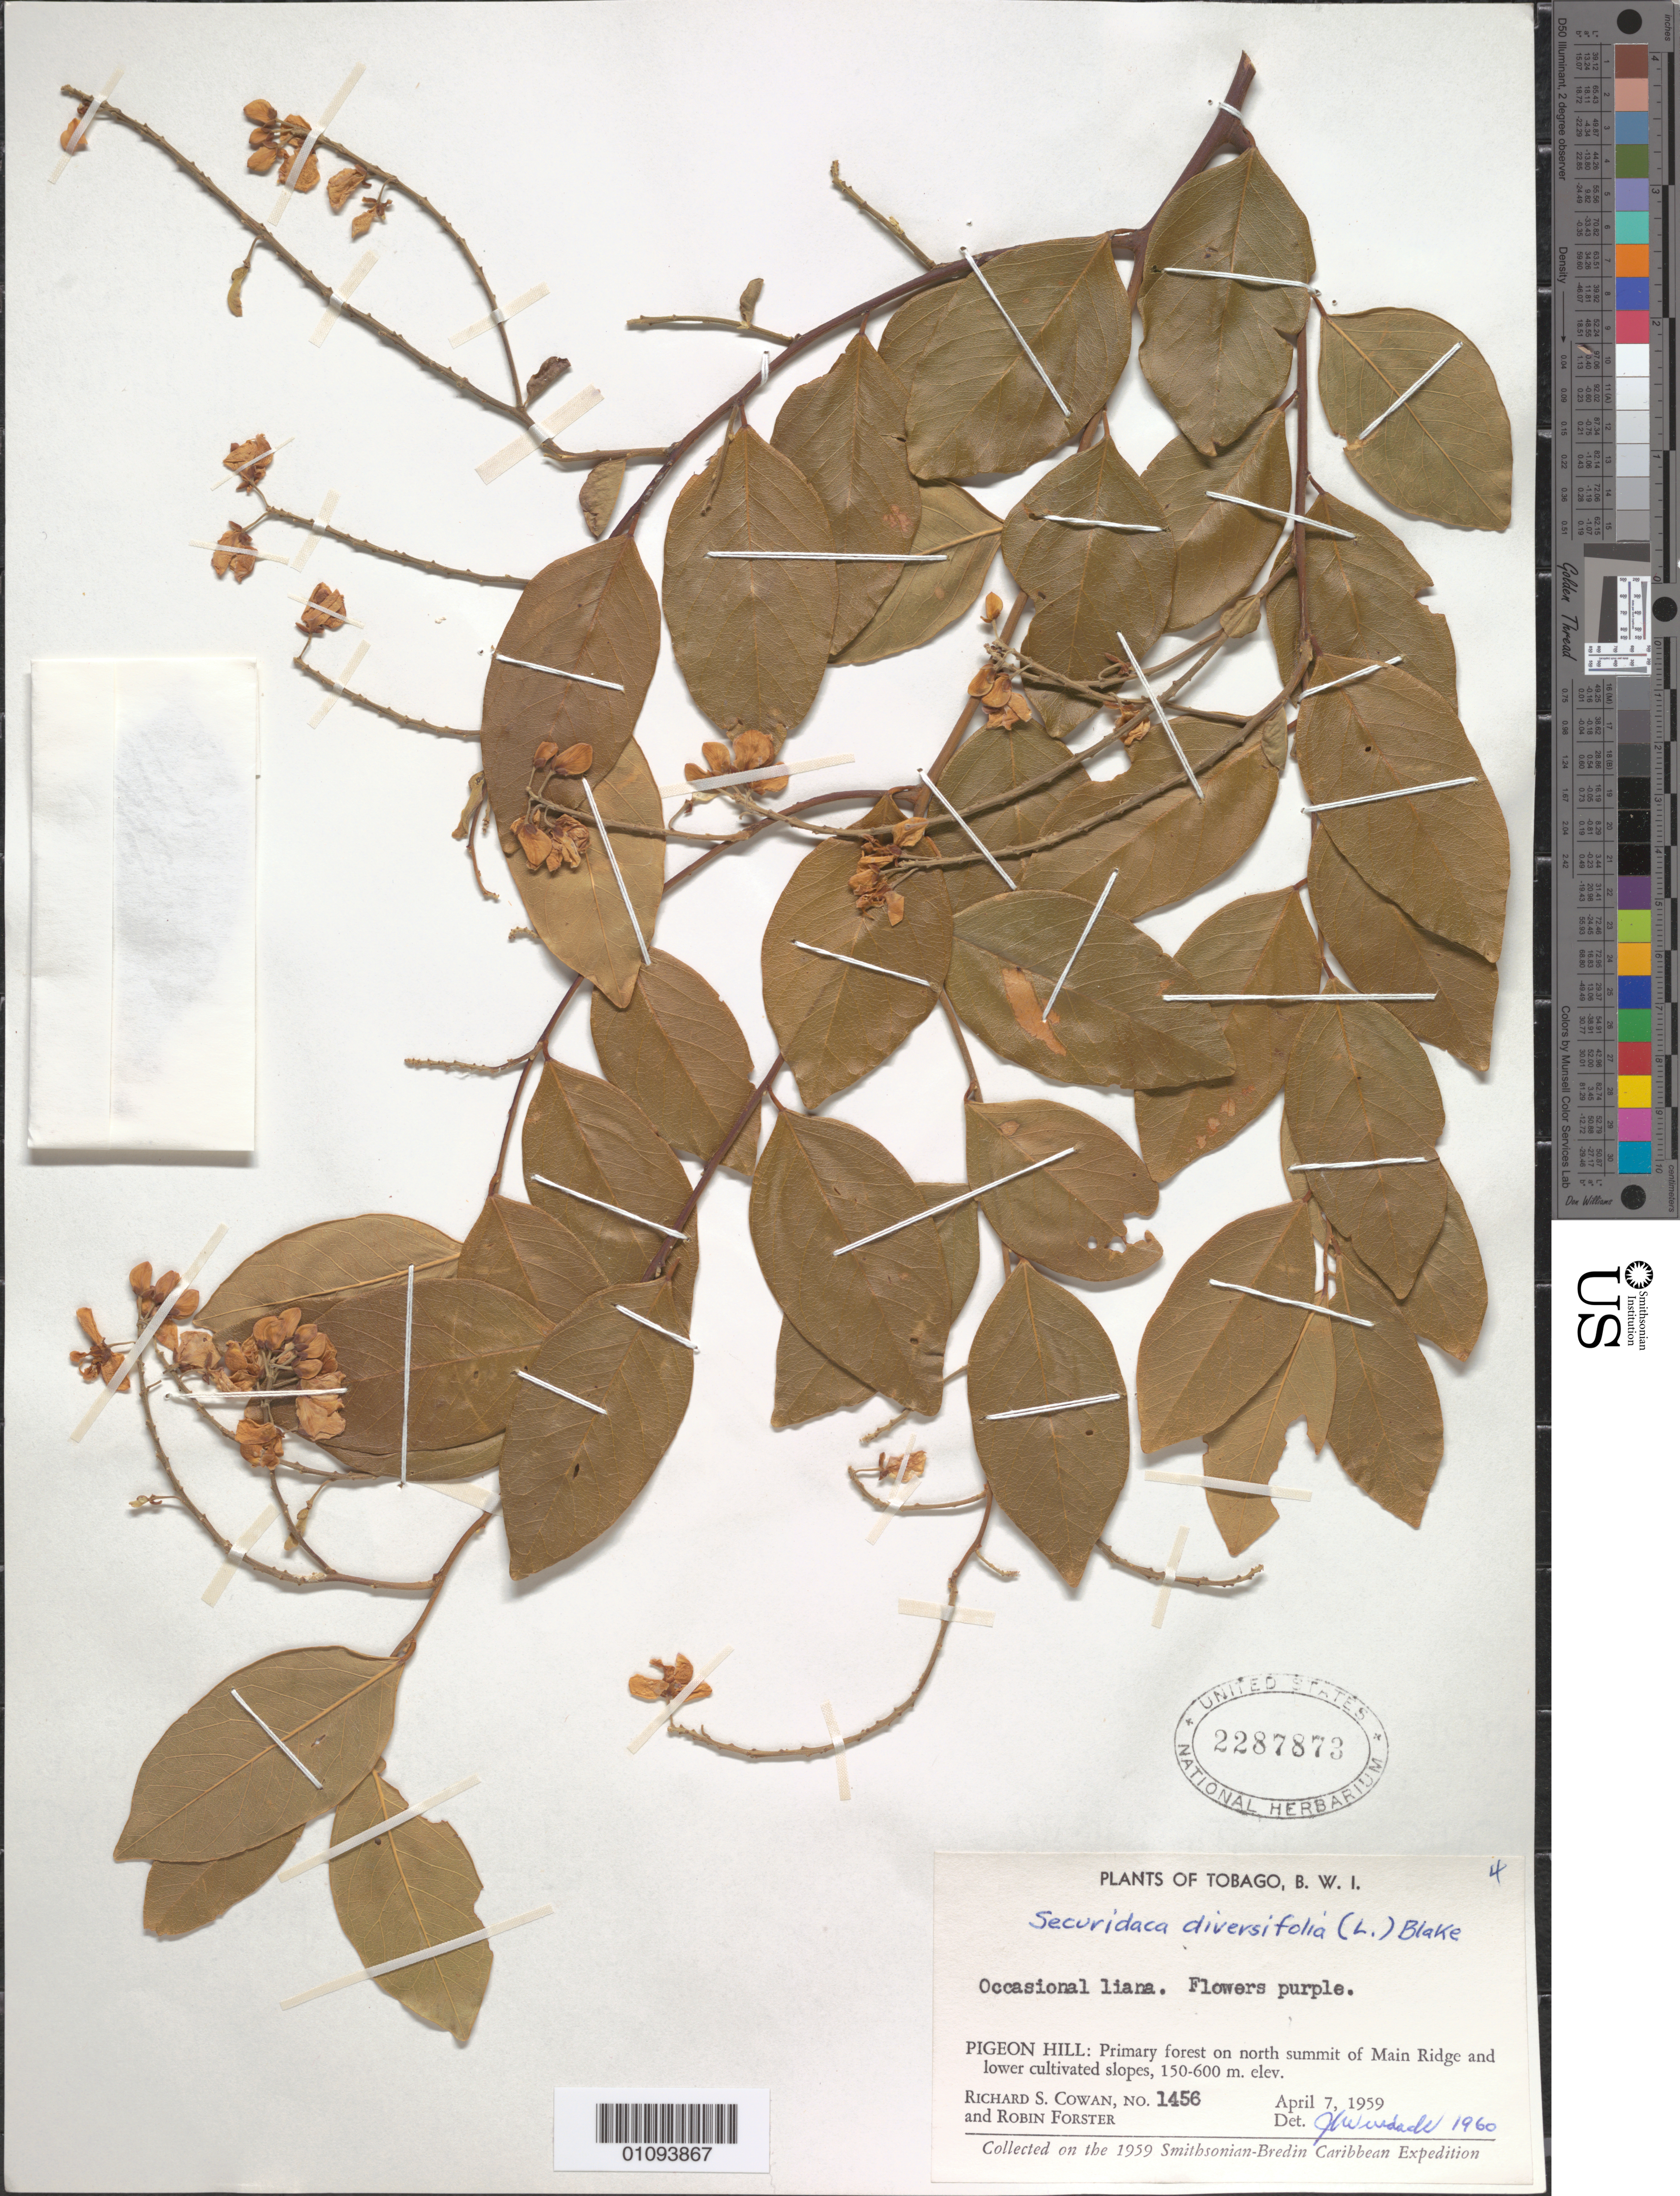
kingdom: Plantae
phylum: Tracheophyta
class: Magnoliopsida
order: Fabales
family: Polygalaceae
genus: Securidaca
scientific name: Securidaca diversifolia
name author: (L.) S.F. Blake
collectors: R. S. Cowan & R. Forster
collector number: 1456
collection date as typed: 07 Apr 1959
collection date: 1959-04-07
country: Trinidad and Tobago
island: Tobago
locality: Pigeon Hill, N summit of Main Ridge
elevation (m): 150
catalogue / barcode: US 2287873